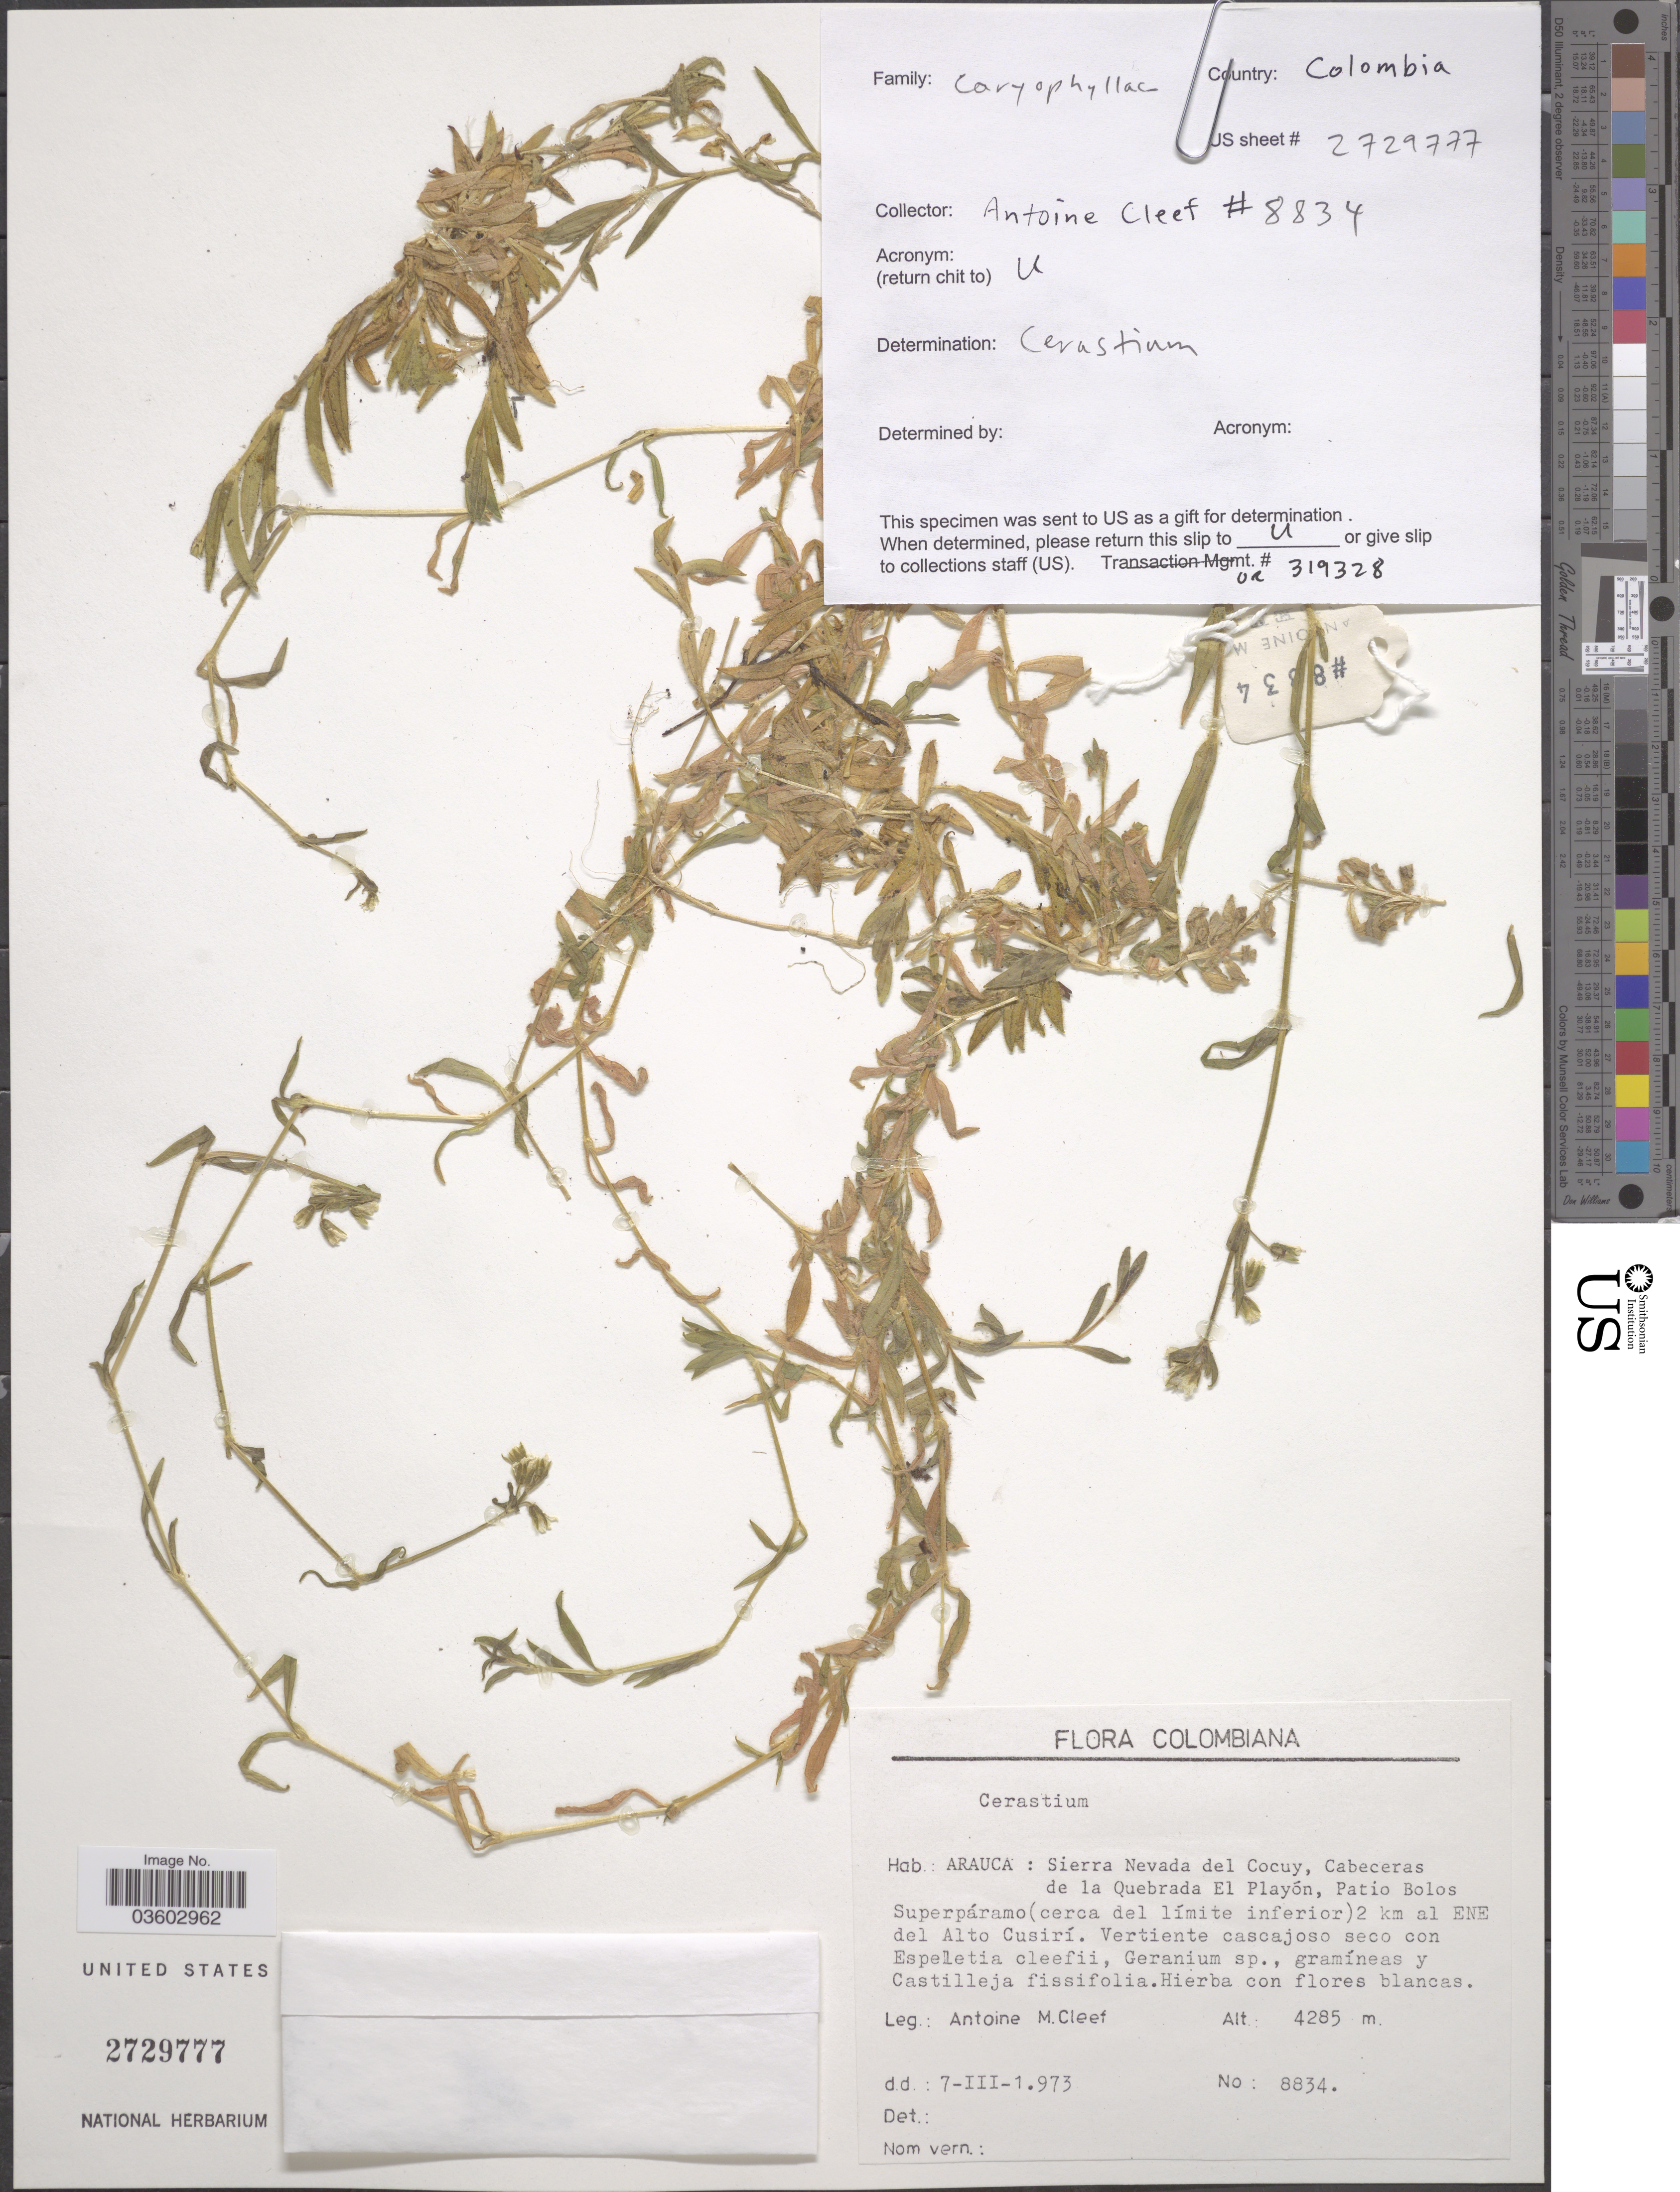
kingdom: Plantae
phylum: Tracheophyta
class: Magnoliopsida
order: Caryophyllales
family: Caryophyllaceae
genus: Cerastium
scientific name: Cerastium sp.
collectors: A. M. Cleef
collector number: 8834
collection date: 1973-03-07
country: Colombia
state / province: Arauca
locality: Sierra Nevada del Cocuy, Cabeceras de la Quebrada El Playón, Patio Bolos Superpáramo (cerca del límite inferior) 2 km al ENE del Alto Cusirí.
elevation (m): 4285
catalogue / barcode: US 2729777